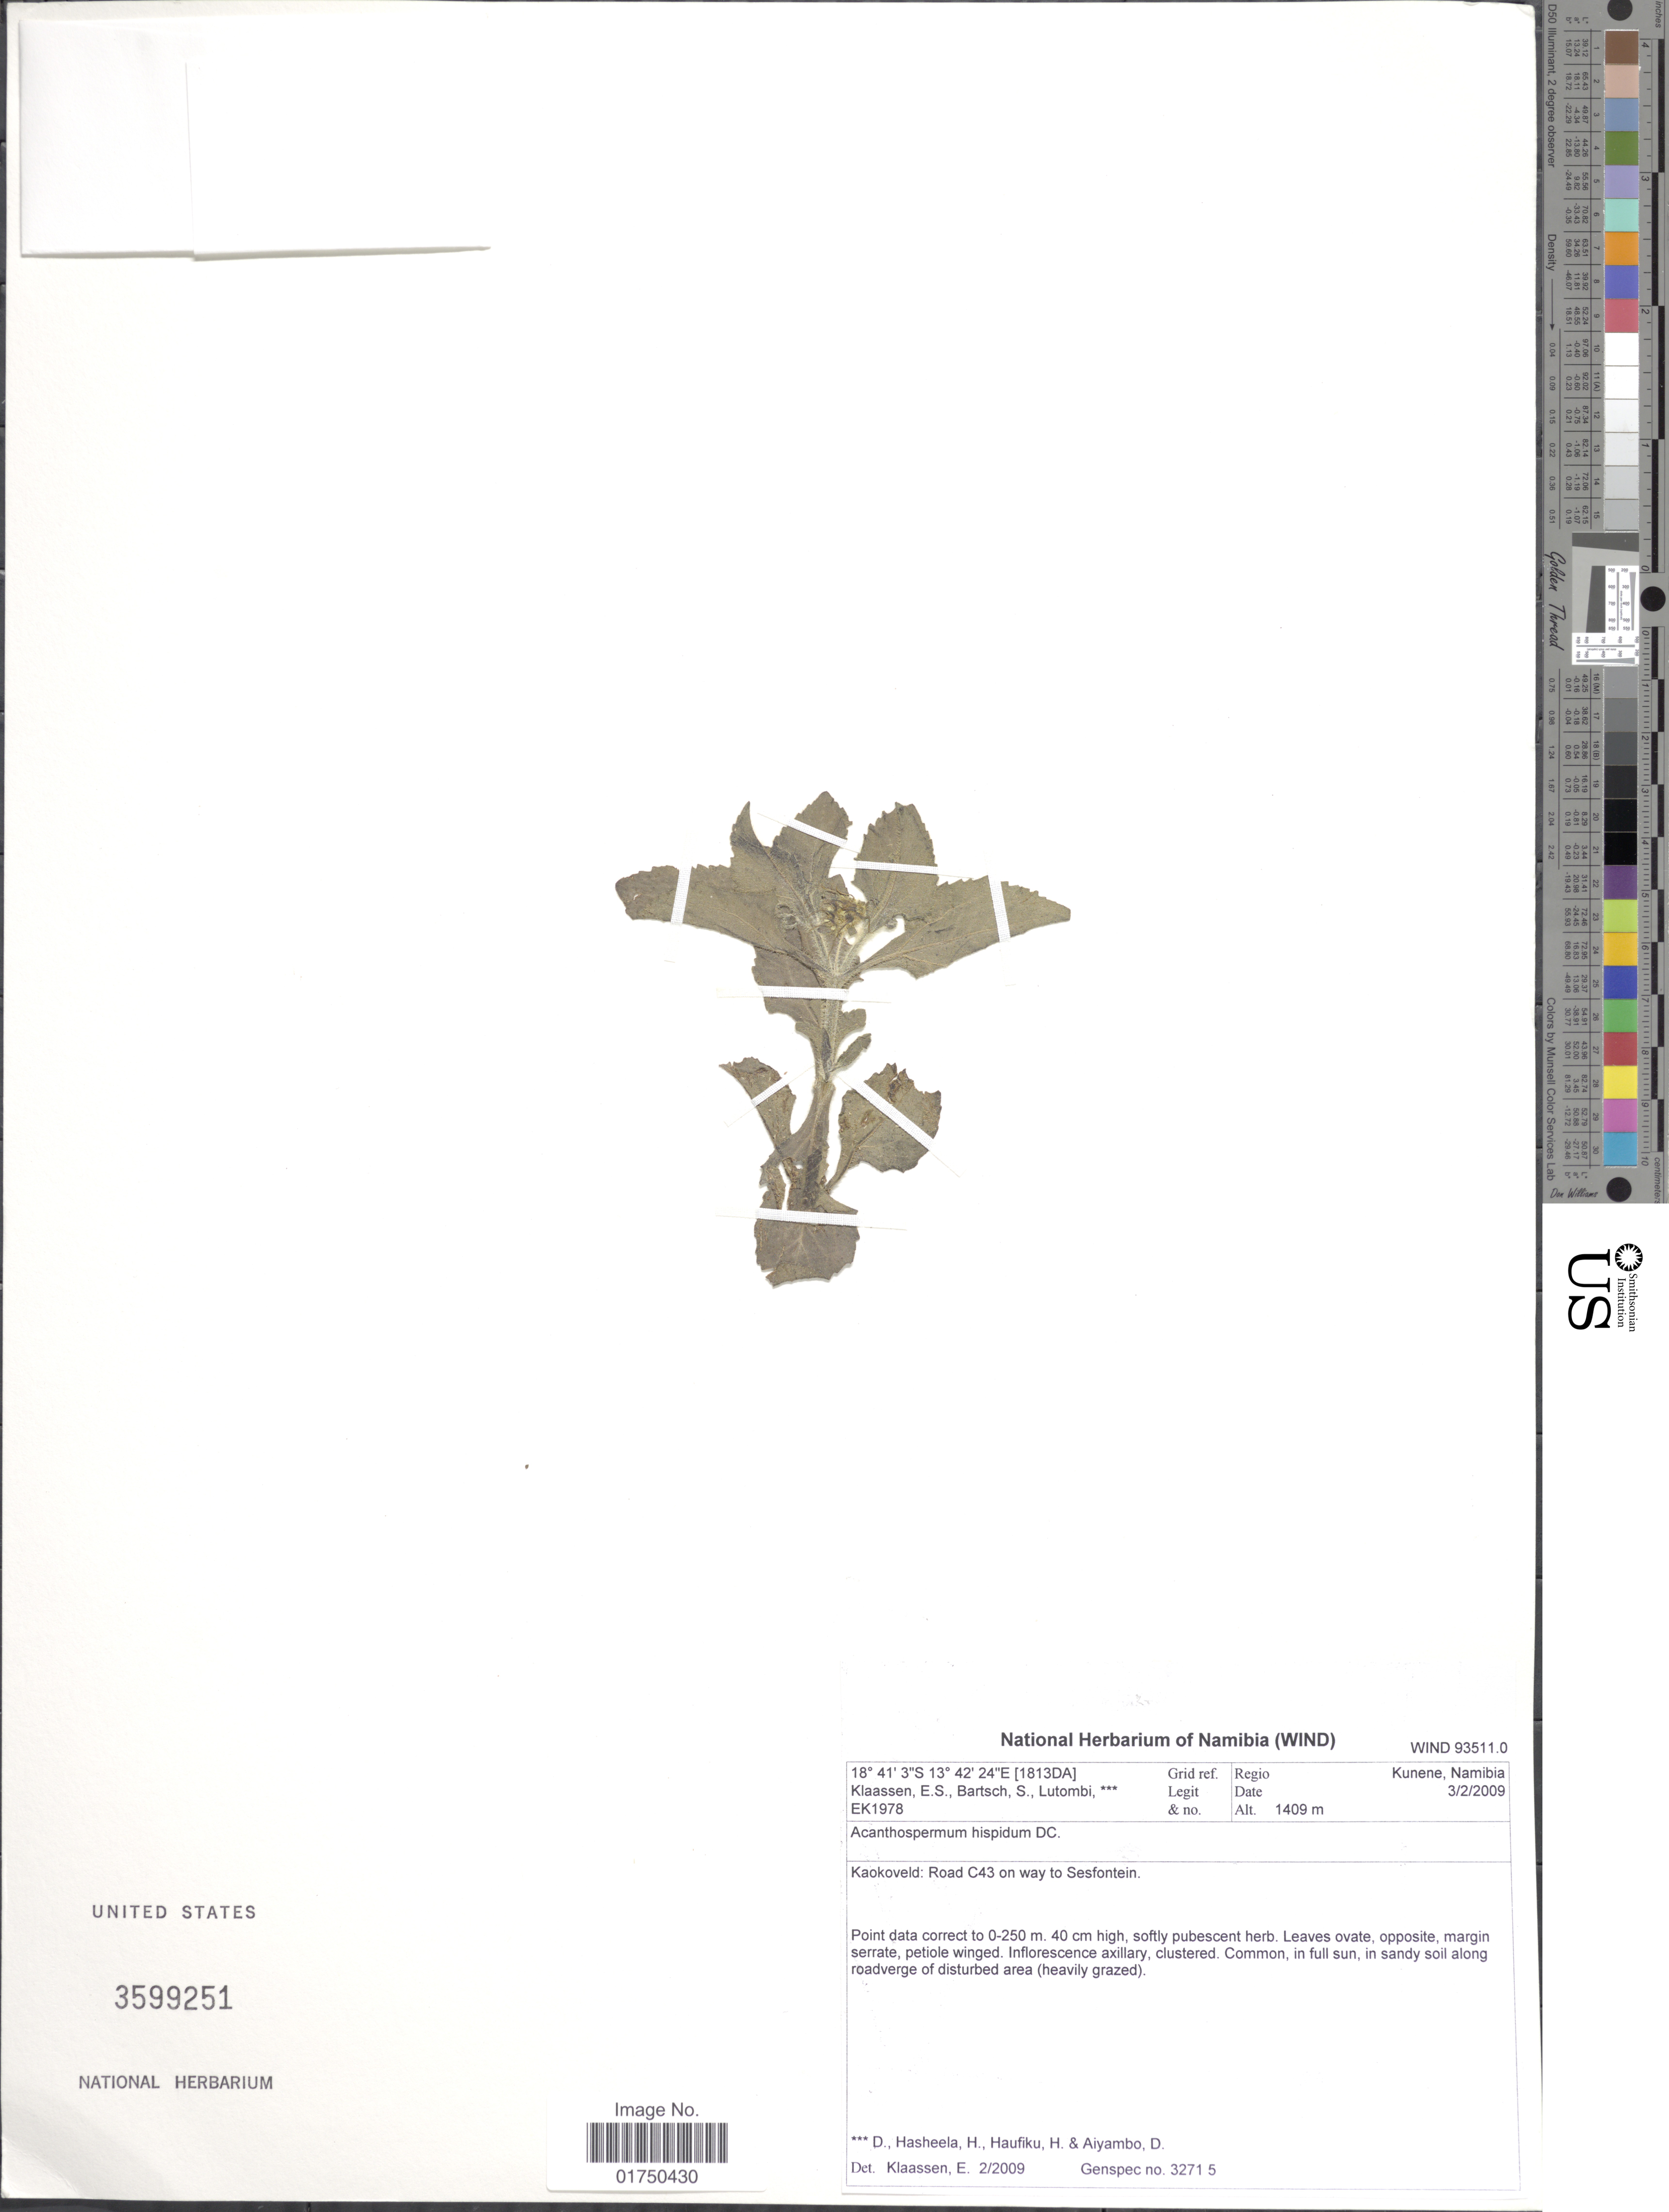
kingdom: Plantae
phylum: Tracheophyta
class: Magnoliopsida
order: Asterales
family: Asteraceae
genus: Acanthospermum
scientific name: Acanthospermum hispidum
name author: DC.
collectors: E. S. Klaassen, S. Bartsch, D. Lutombi, H. Hasheela & et al.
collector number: EK1978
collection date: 2009-02-03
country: Namibia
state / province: Kunene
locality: Regio Kunene, Namibia. Kaokoveld: Road C43 on way to Sesfontein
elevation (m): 1409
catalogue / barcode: US 3599251